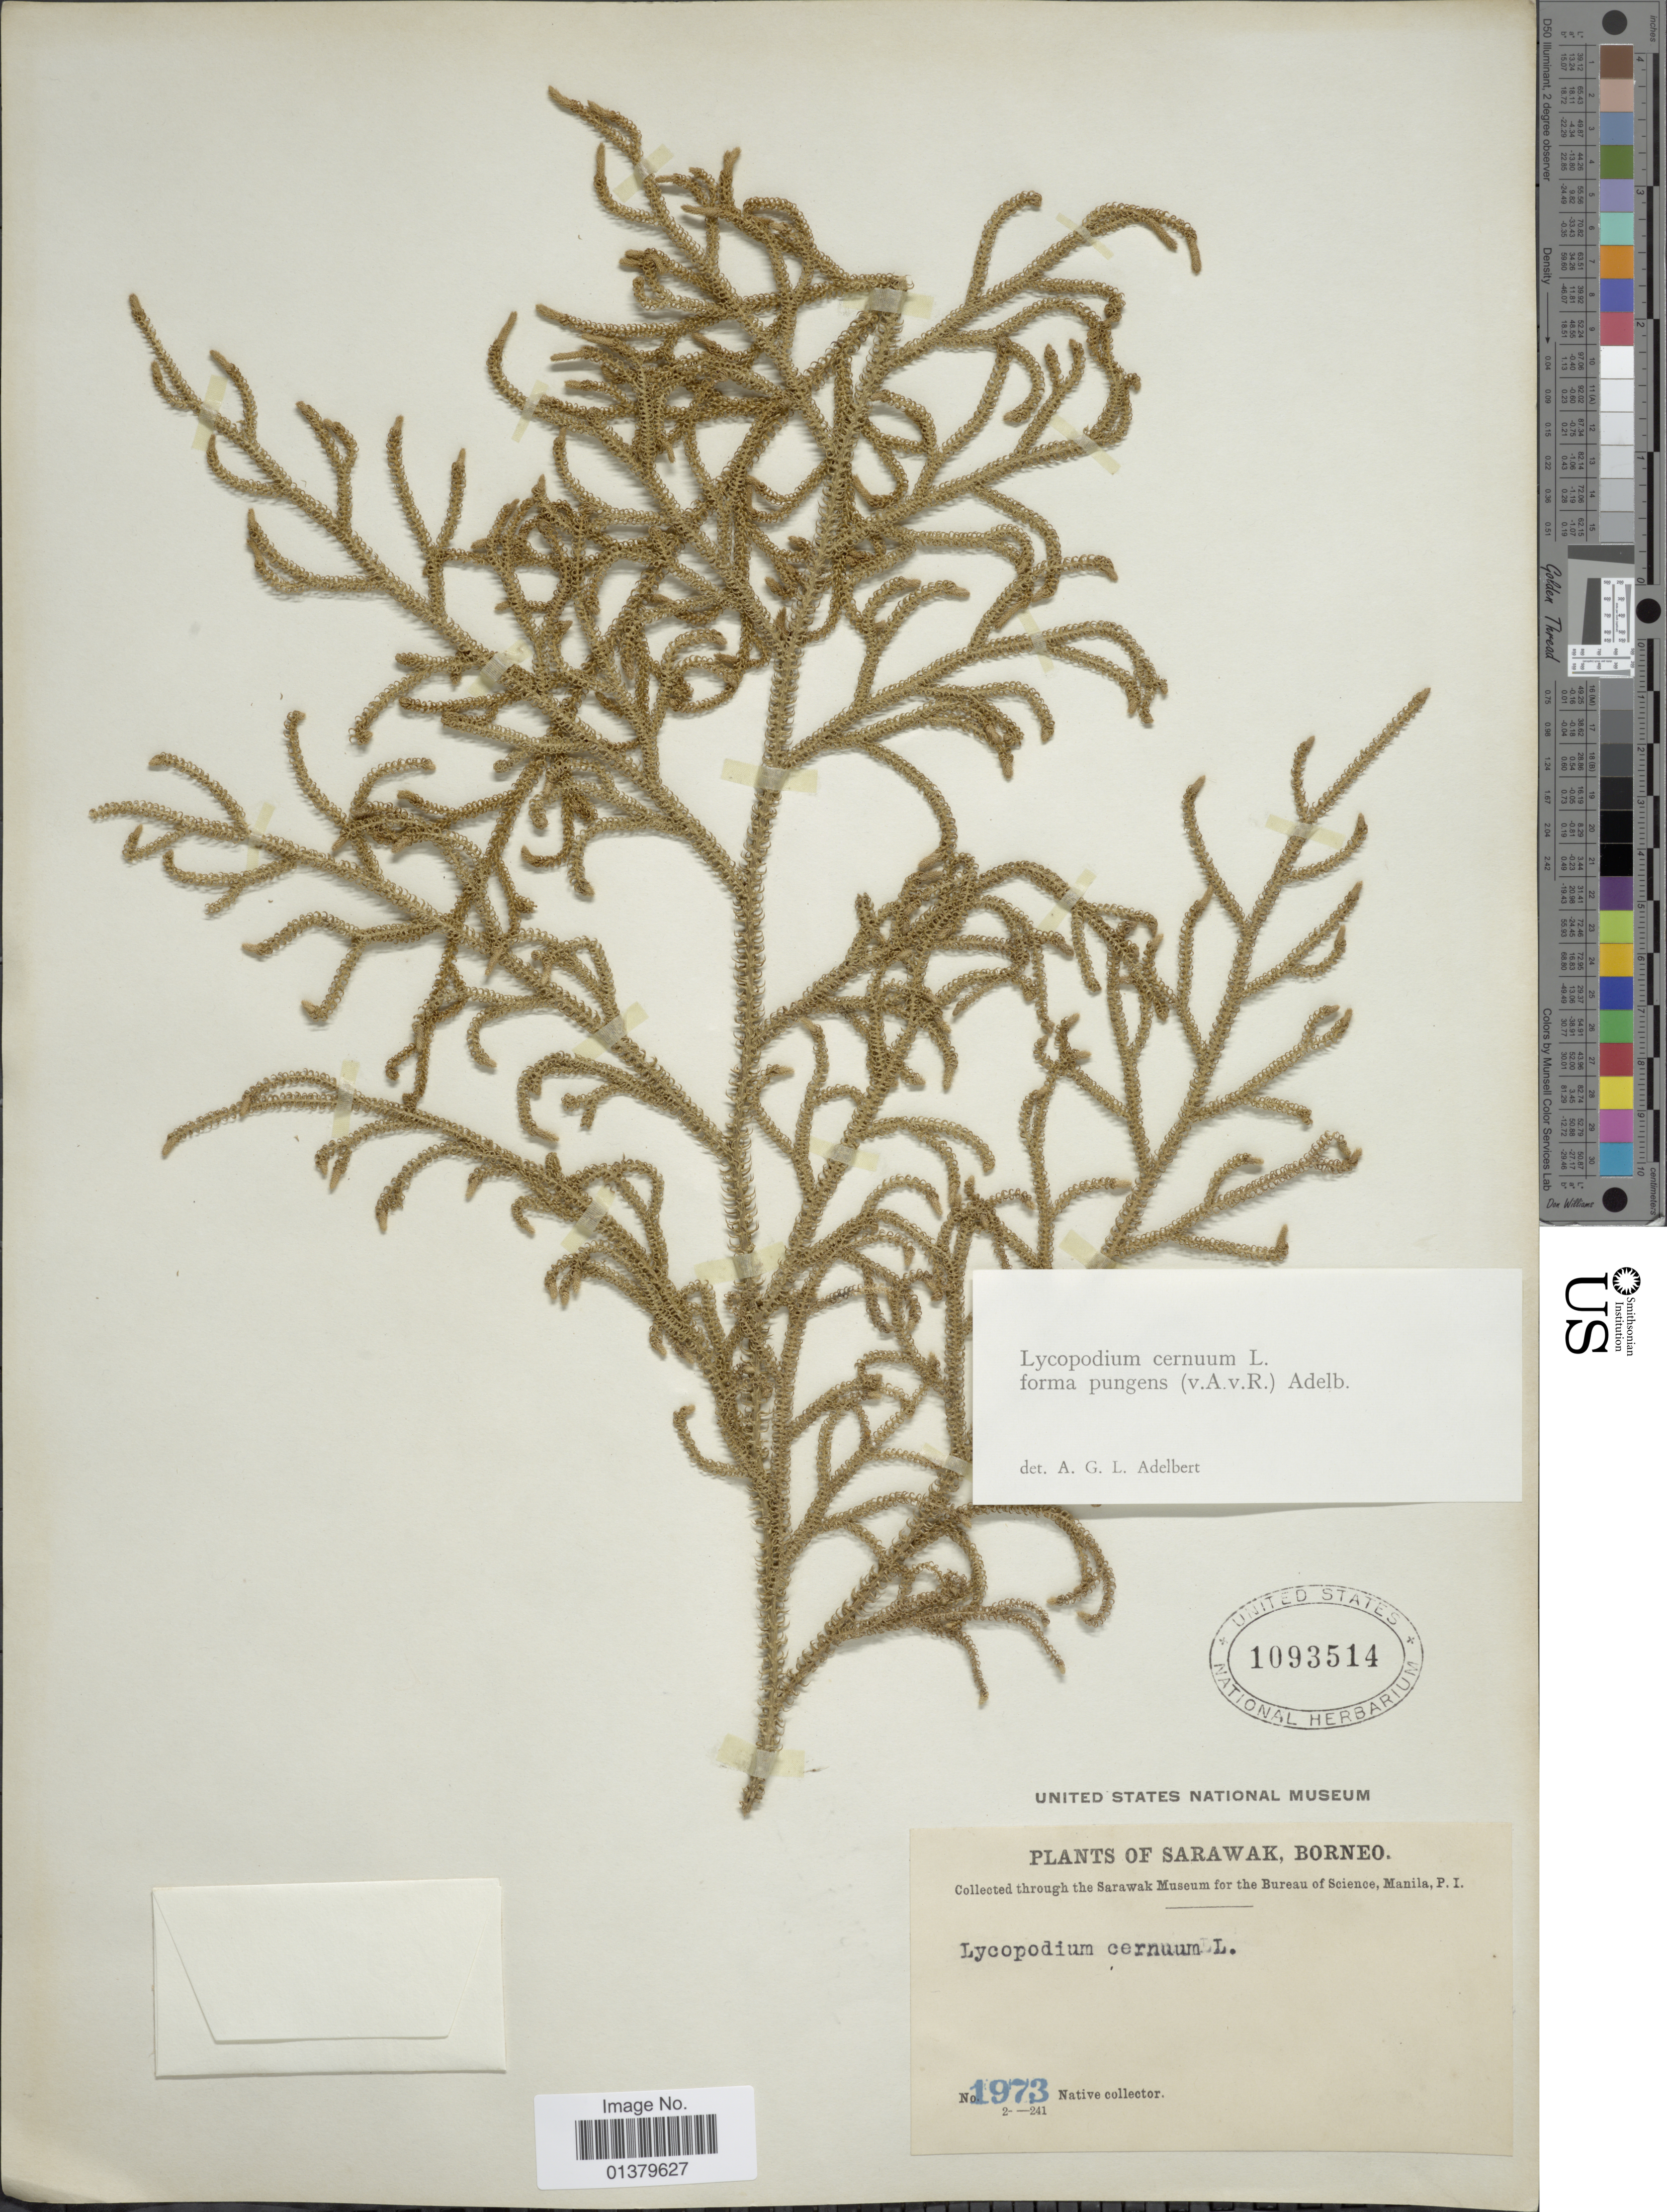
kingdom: Plantae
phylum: Tracheophyta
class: Lycopodiopsida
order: Lycopodiales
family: Lycopodiaceae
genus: Palhinhaea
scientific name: Palhinhaea cernua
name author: (L.) Vasc. & Franco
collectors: Native collector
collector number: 1973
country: Malaysia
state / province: Sarawak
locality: Borneo, through the Sarwak Museum for the Bureau of Science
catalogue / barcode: US 1093514